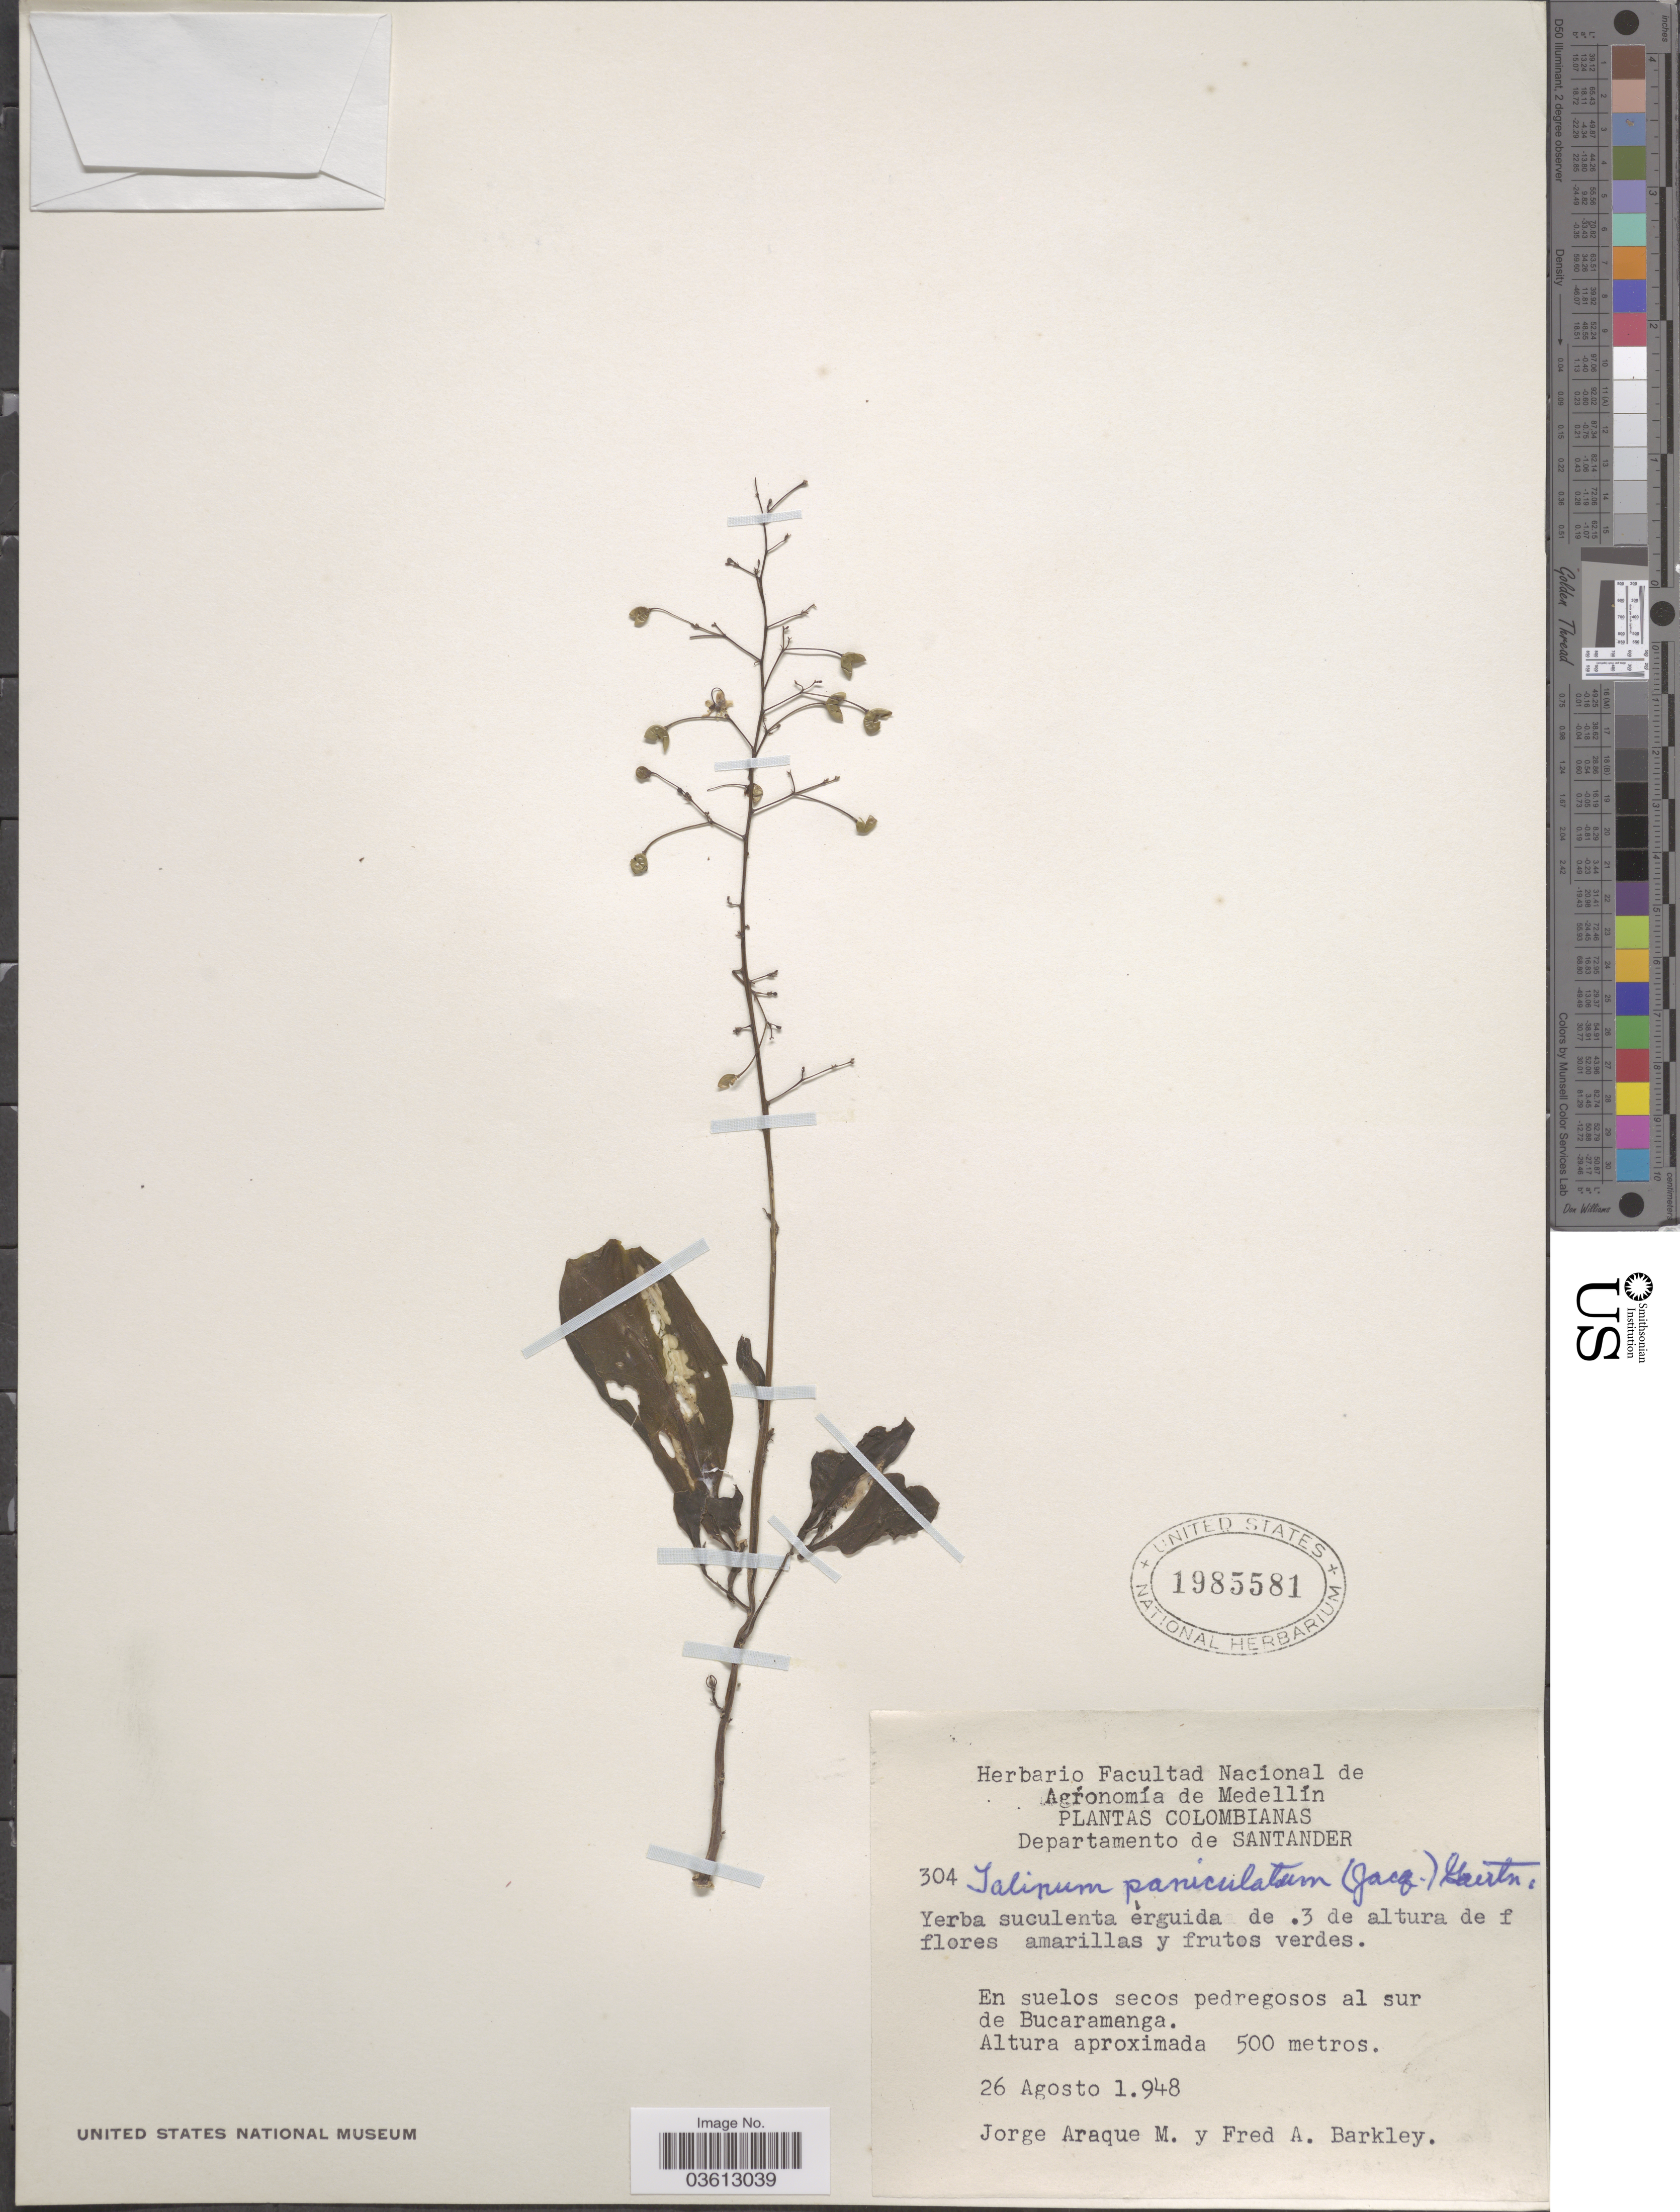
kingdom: Plantae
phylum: Tracheophyta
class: Magnoliopsida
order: Caryophyllales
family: Talinaceae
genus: Talinum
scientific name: Talinum paniculatum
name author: (Jacq.) Gaertn.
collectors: J. Araque Molina & F. A. Barkley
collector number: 304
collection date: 1948-08-26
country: Colombia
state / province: Santander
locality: Departamento de Santander. En suelos secos pedregosos al sur de Bucaramanga.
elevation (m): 500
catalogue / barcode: US 1985581